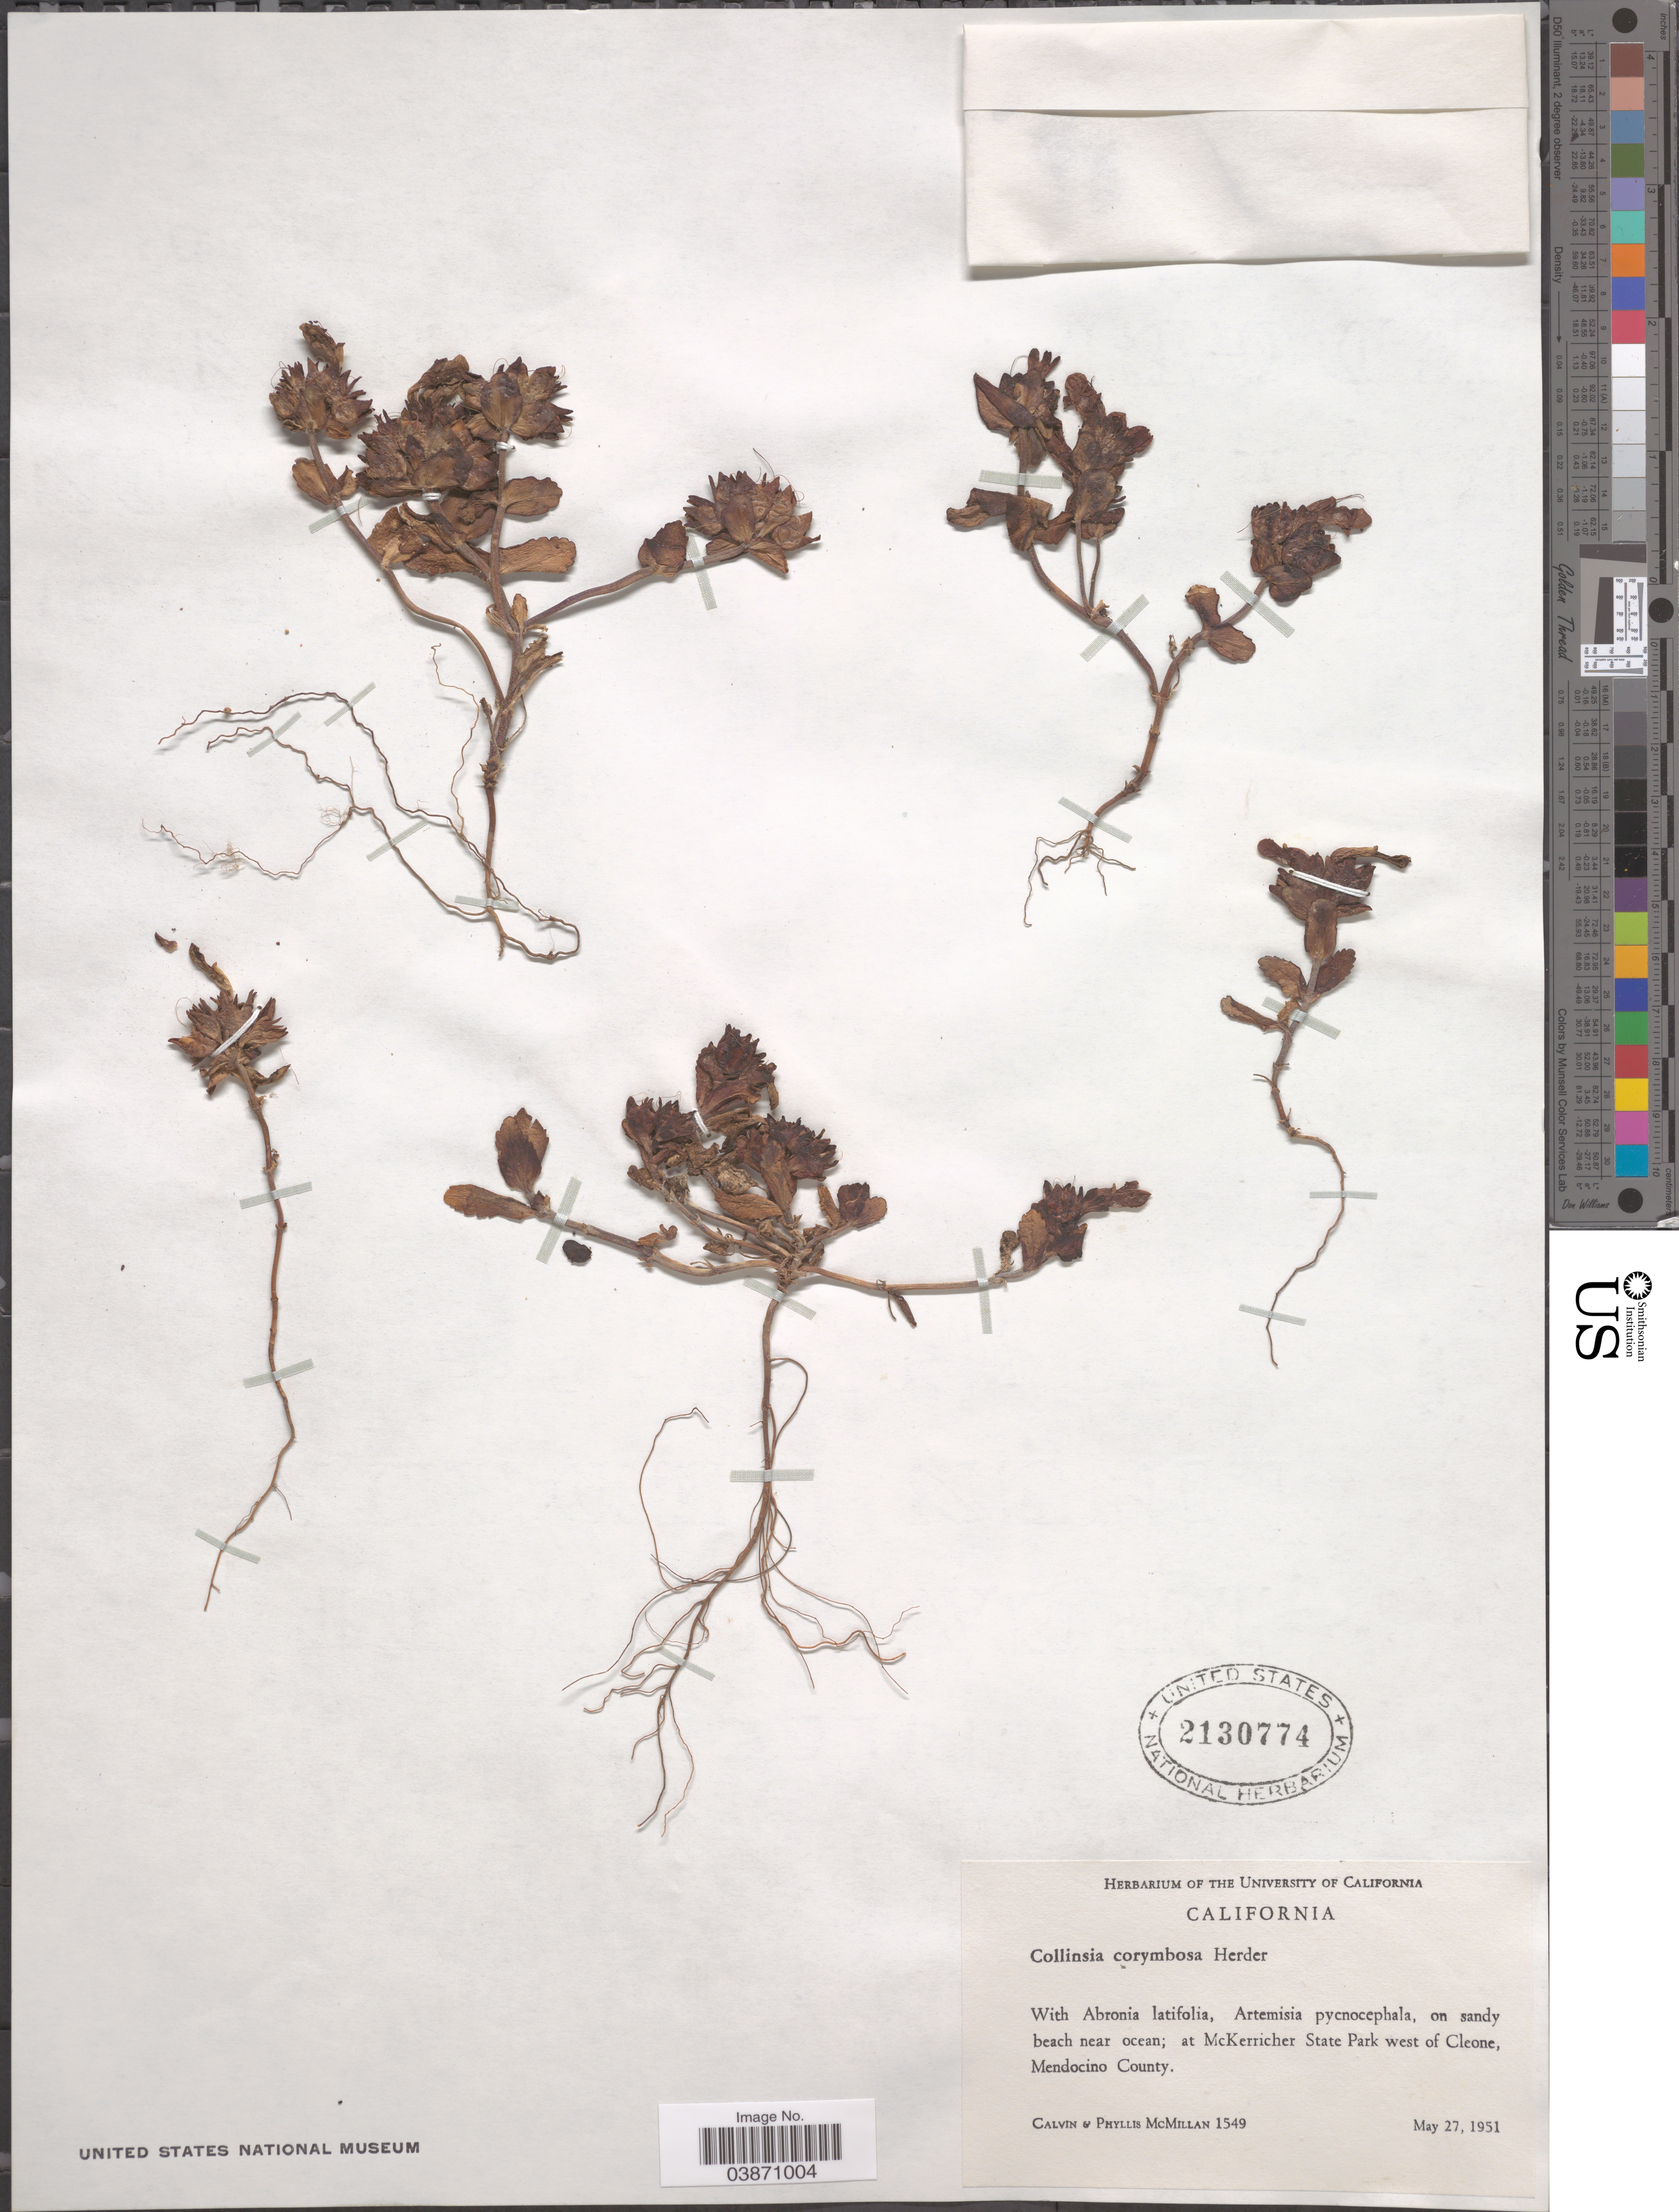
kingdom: Plantae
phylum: Tracheophyta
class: Magnoliopsida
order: Lamiales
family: Plantaginaceae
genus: Collinsia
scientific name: Collinsia corymbosa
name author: Herder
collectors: C. McMillan & P. D. McMillan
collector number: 1549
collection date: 1951-05-27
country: United States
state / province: California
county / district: Mendocino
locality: On sandy beach near ocean; at McKerricher State Park west of Cleone, Mendocino County.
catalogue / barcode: US 2130774